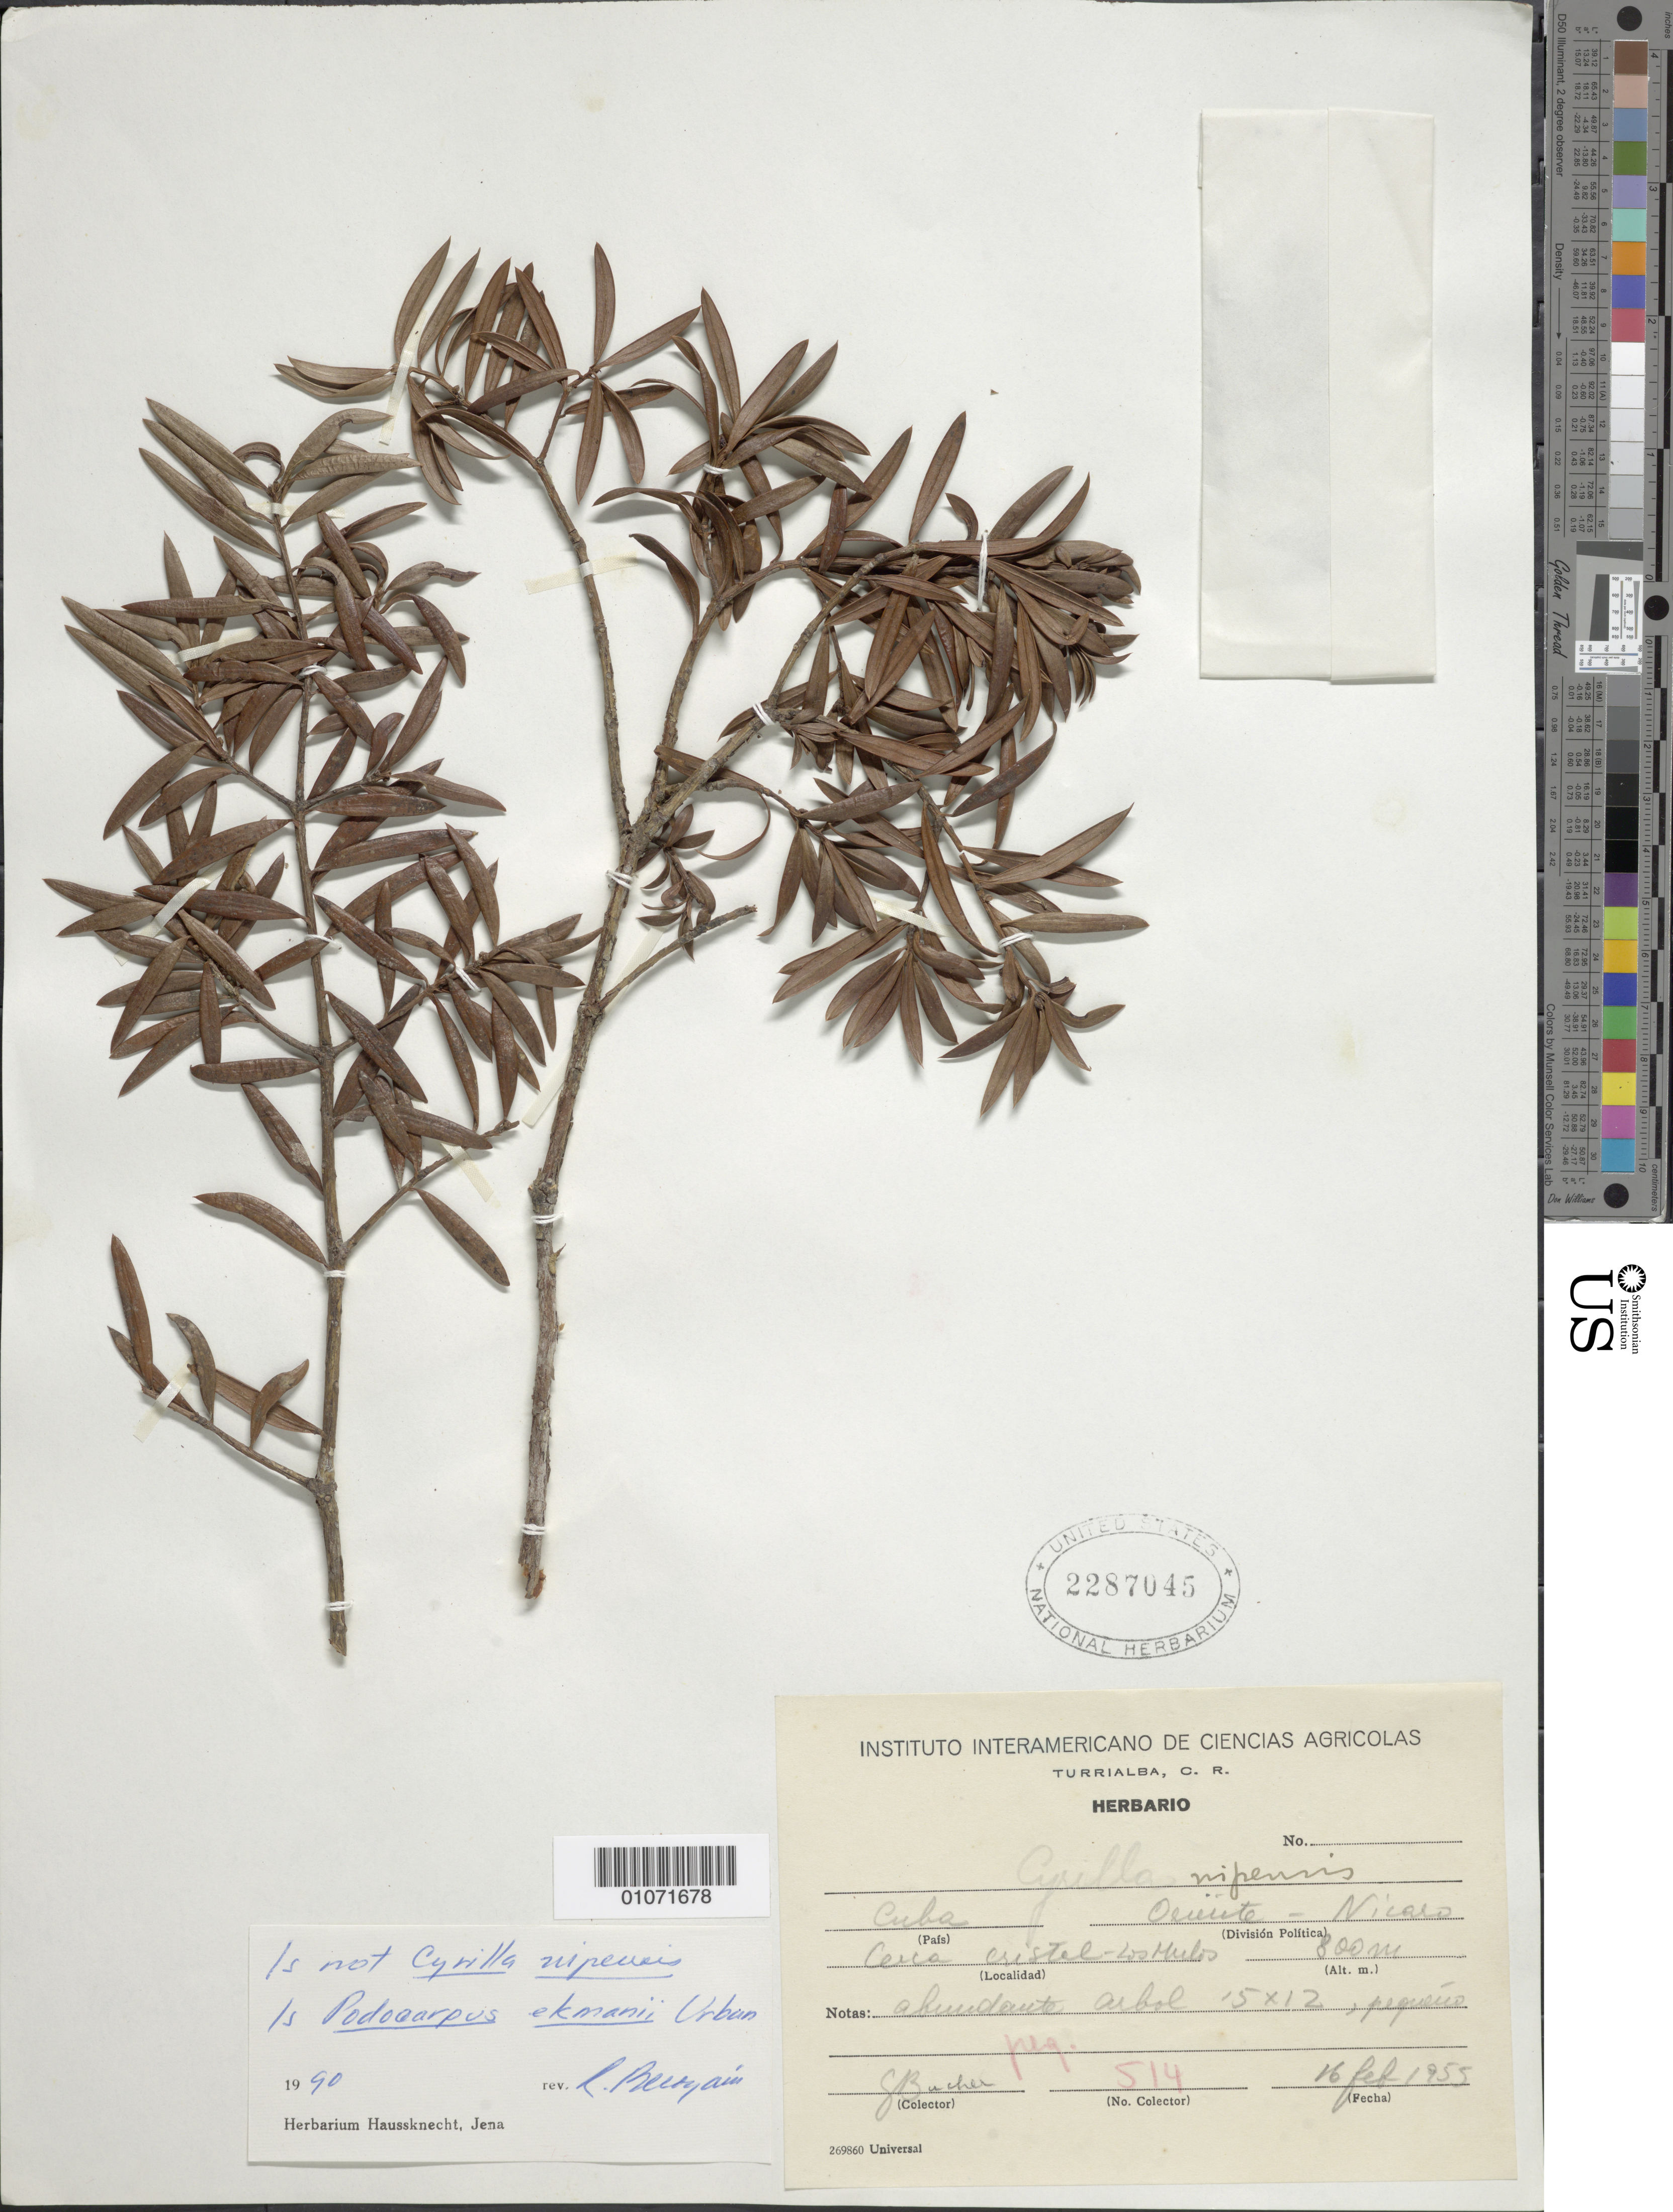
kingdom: Plantae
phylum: Tracheophyta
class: Pinopsida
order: Pinales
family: Podocarpaceae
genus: Podocarpus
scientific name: Podocarpus ekmanii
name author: Urb.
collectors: G. C. Bucher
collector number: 514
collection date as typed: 16 Feb 1955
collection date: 1955-02-16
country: Cuba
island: Cuba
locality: Oriente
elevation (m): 800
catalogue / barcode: US 2287045